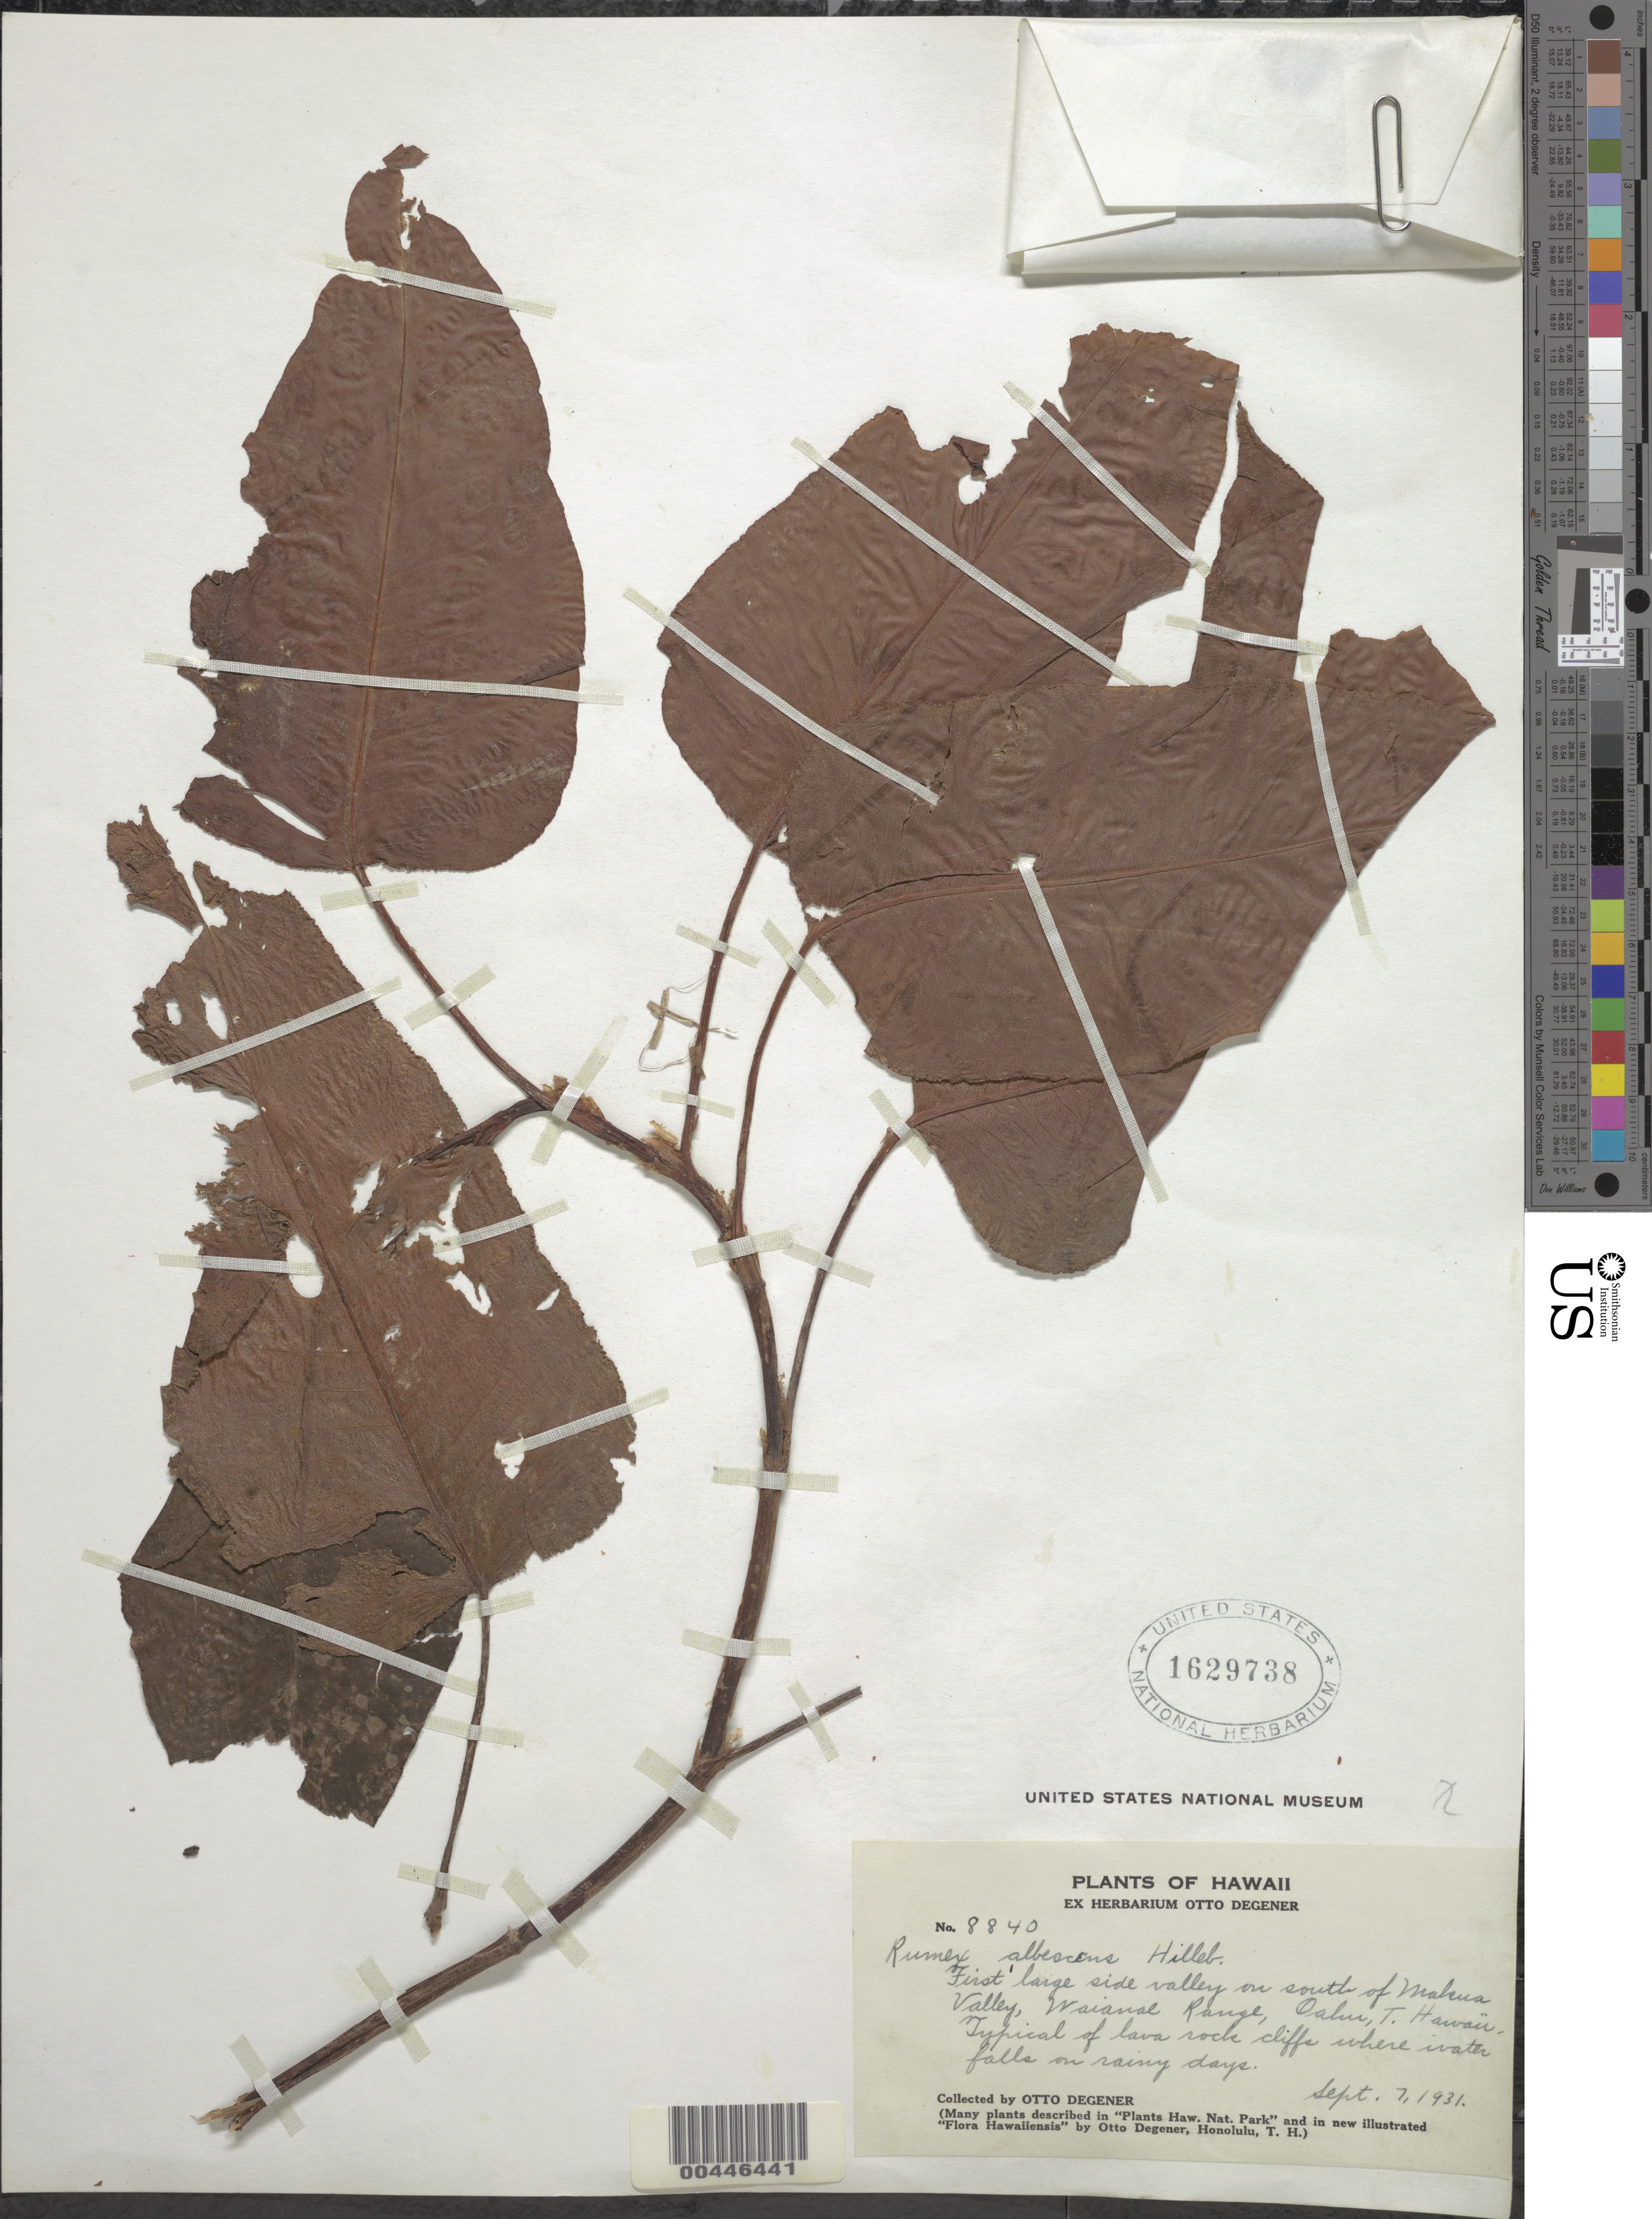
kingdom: Plantae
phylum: Tracheophyta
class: Magnoliopsida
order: Caryophyllales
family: Polygonaceae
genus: Rumex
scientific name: Rumex albescens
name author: Hillebr.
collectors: O. Degener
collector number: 8840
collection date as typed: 7 Sep 1931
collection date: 1931-09-07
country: United States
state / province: Hawaii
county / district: Honolulu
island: Oahu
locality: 1st large side valley on S of Makua Valley, Waianae Range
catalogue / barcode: US 1629738